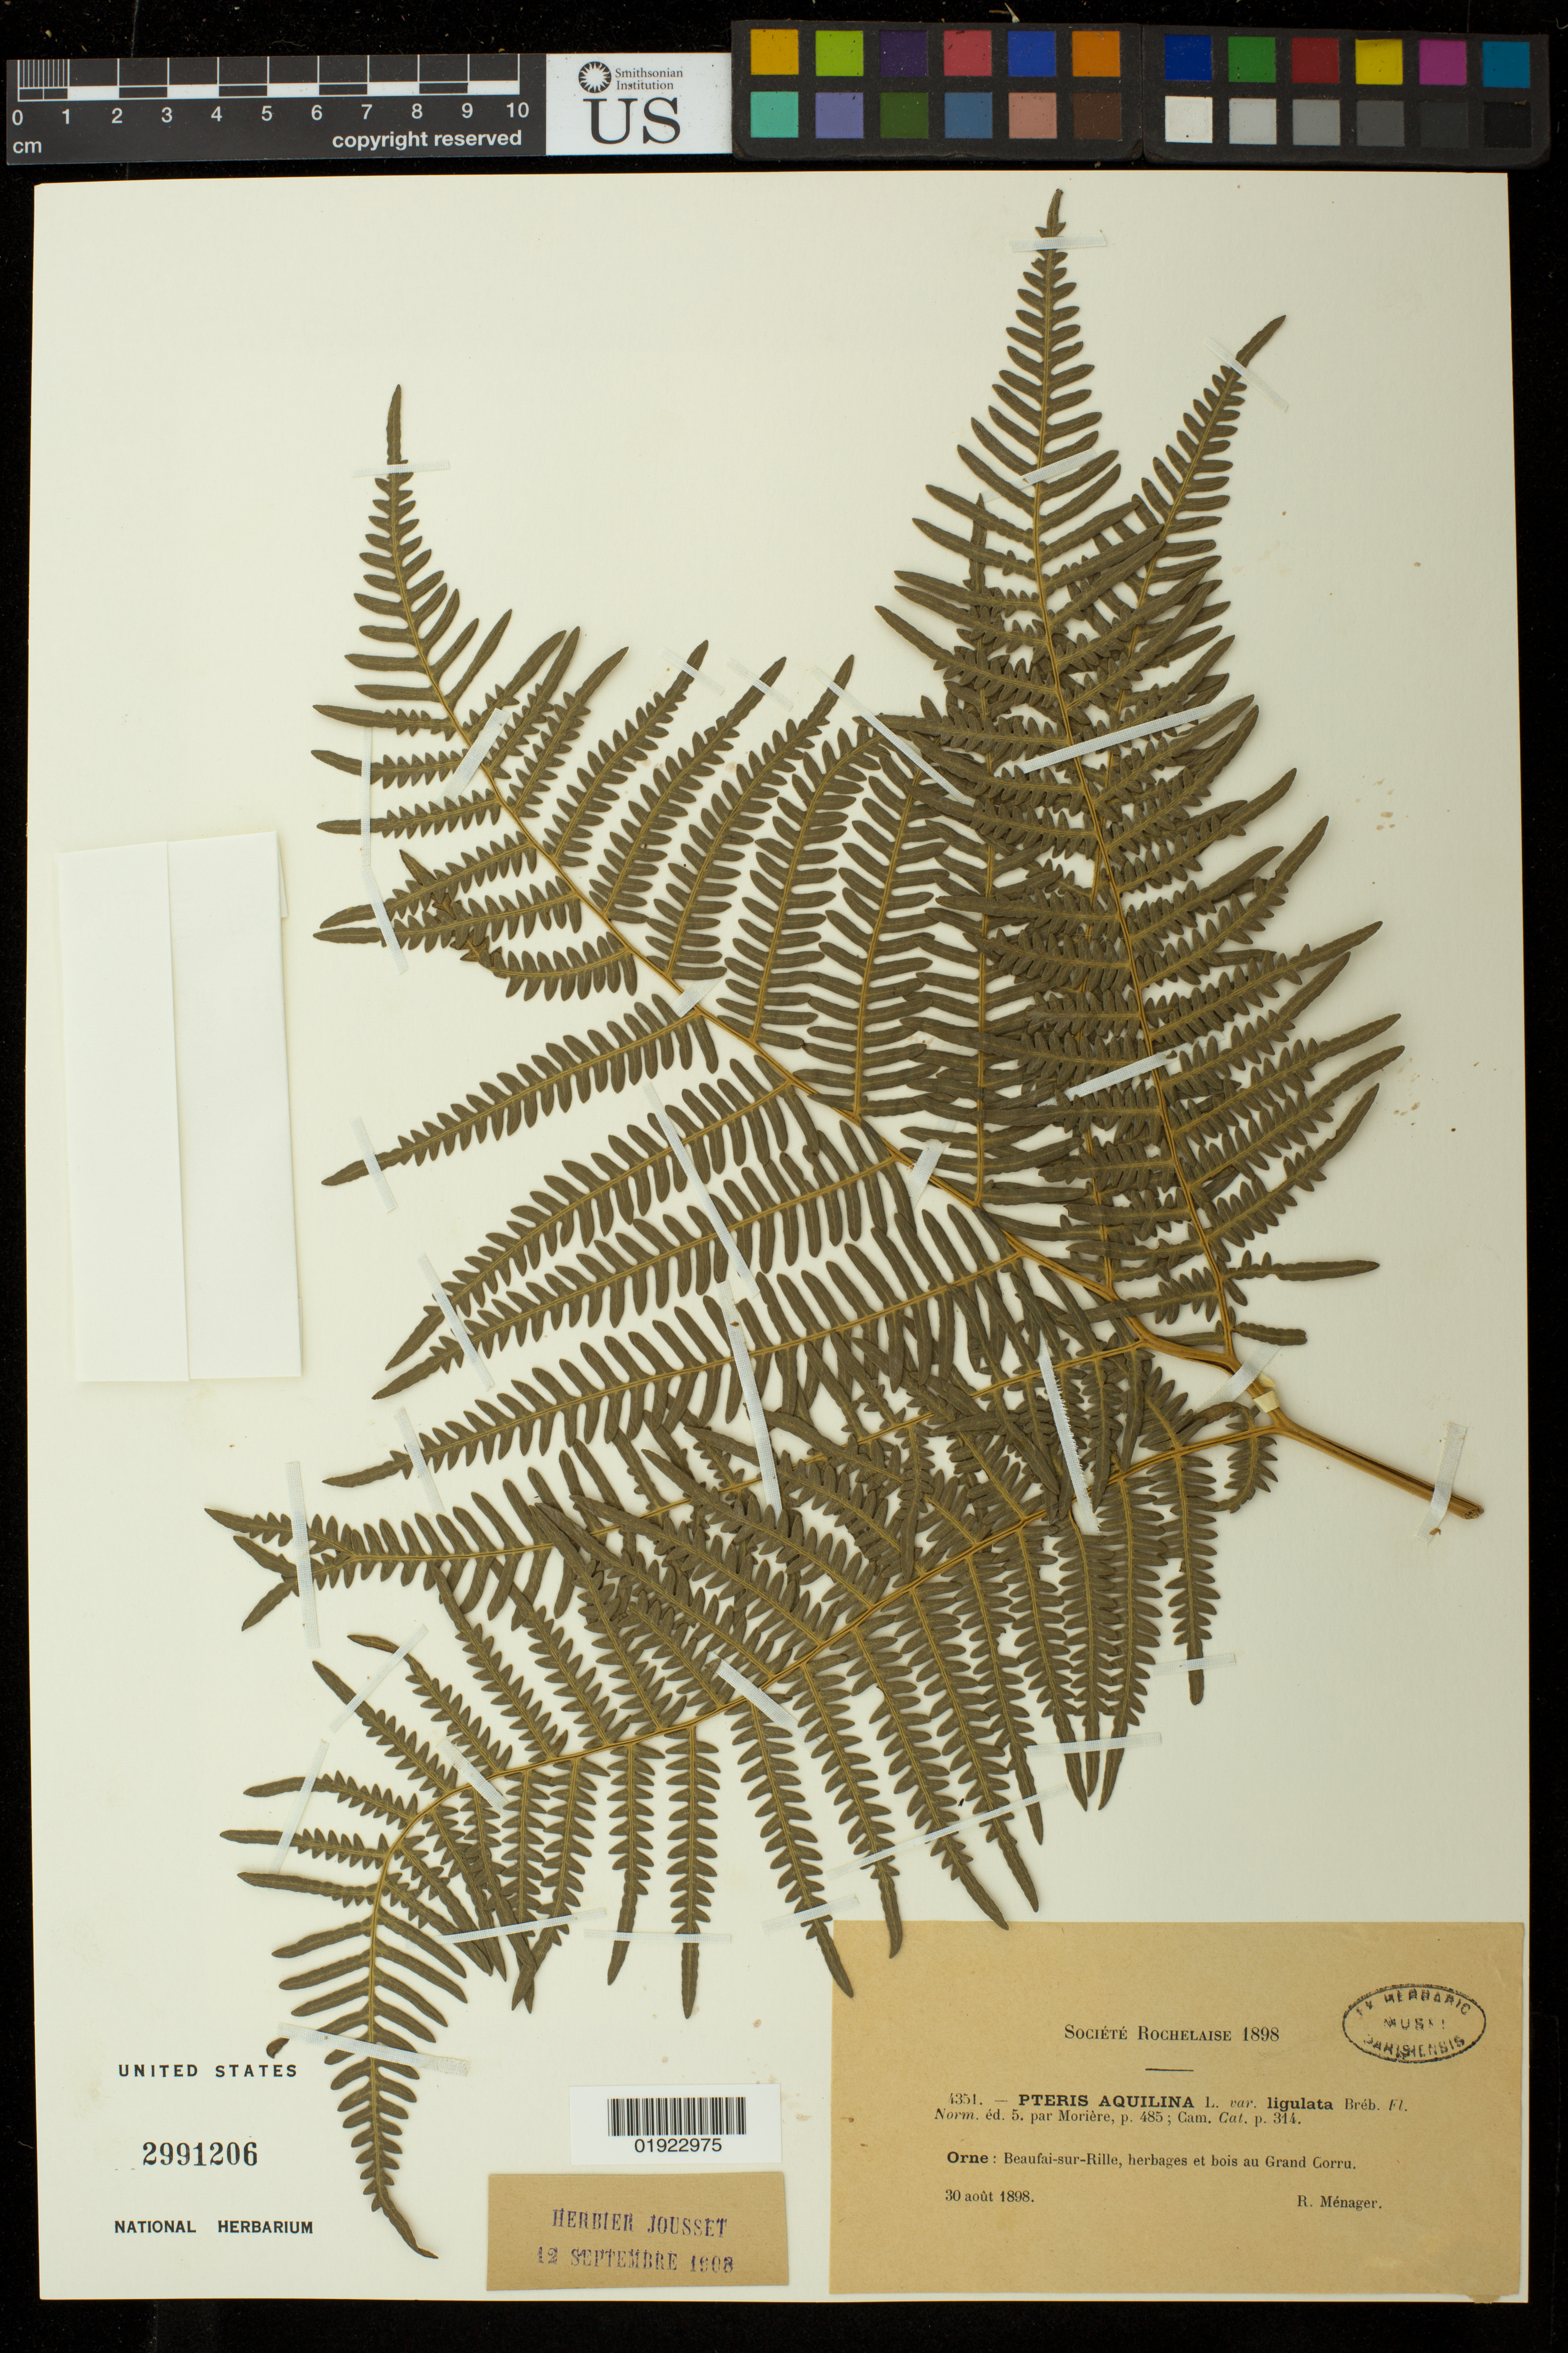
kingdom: Plantae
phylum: Tracheophyta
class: Polypodiopsida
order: Polypodiales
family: Dennstaedtiaceae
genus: Pteridium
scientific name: Pteridium aquilinum var. typicum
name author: R.M. Tryon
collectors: R. Menager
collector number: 4351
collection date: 1898-08-30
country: France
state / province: Normandie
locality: Beaufai sur Rille (Orne). Bois au Grand Corru.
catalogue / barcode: US 2991206